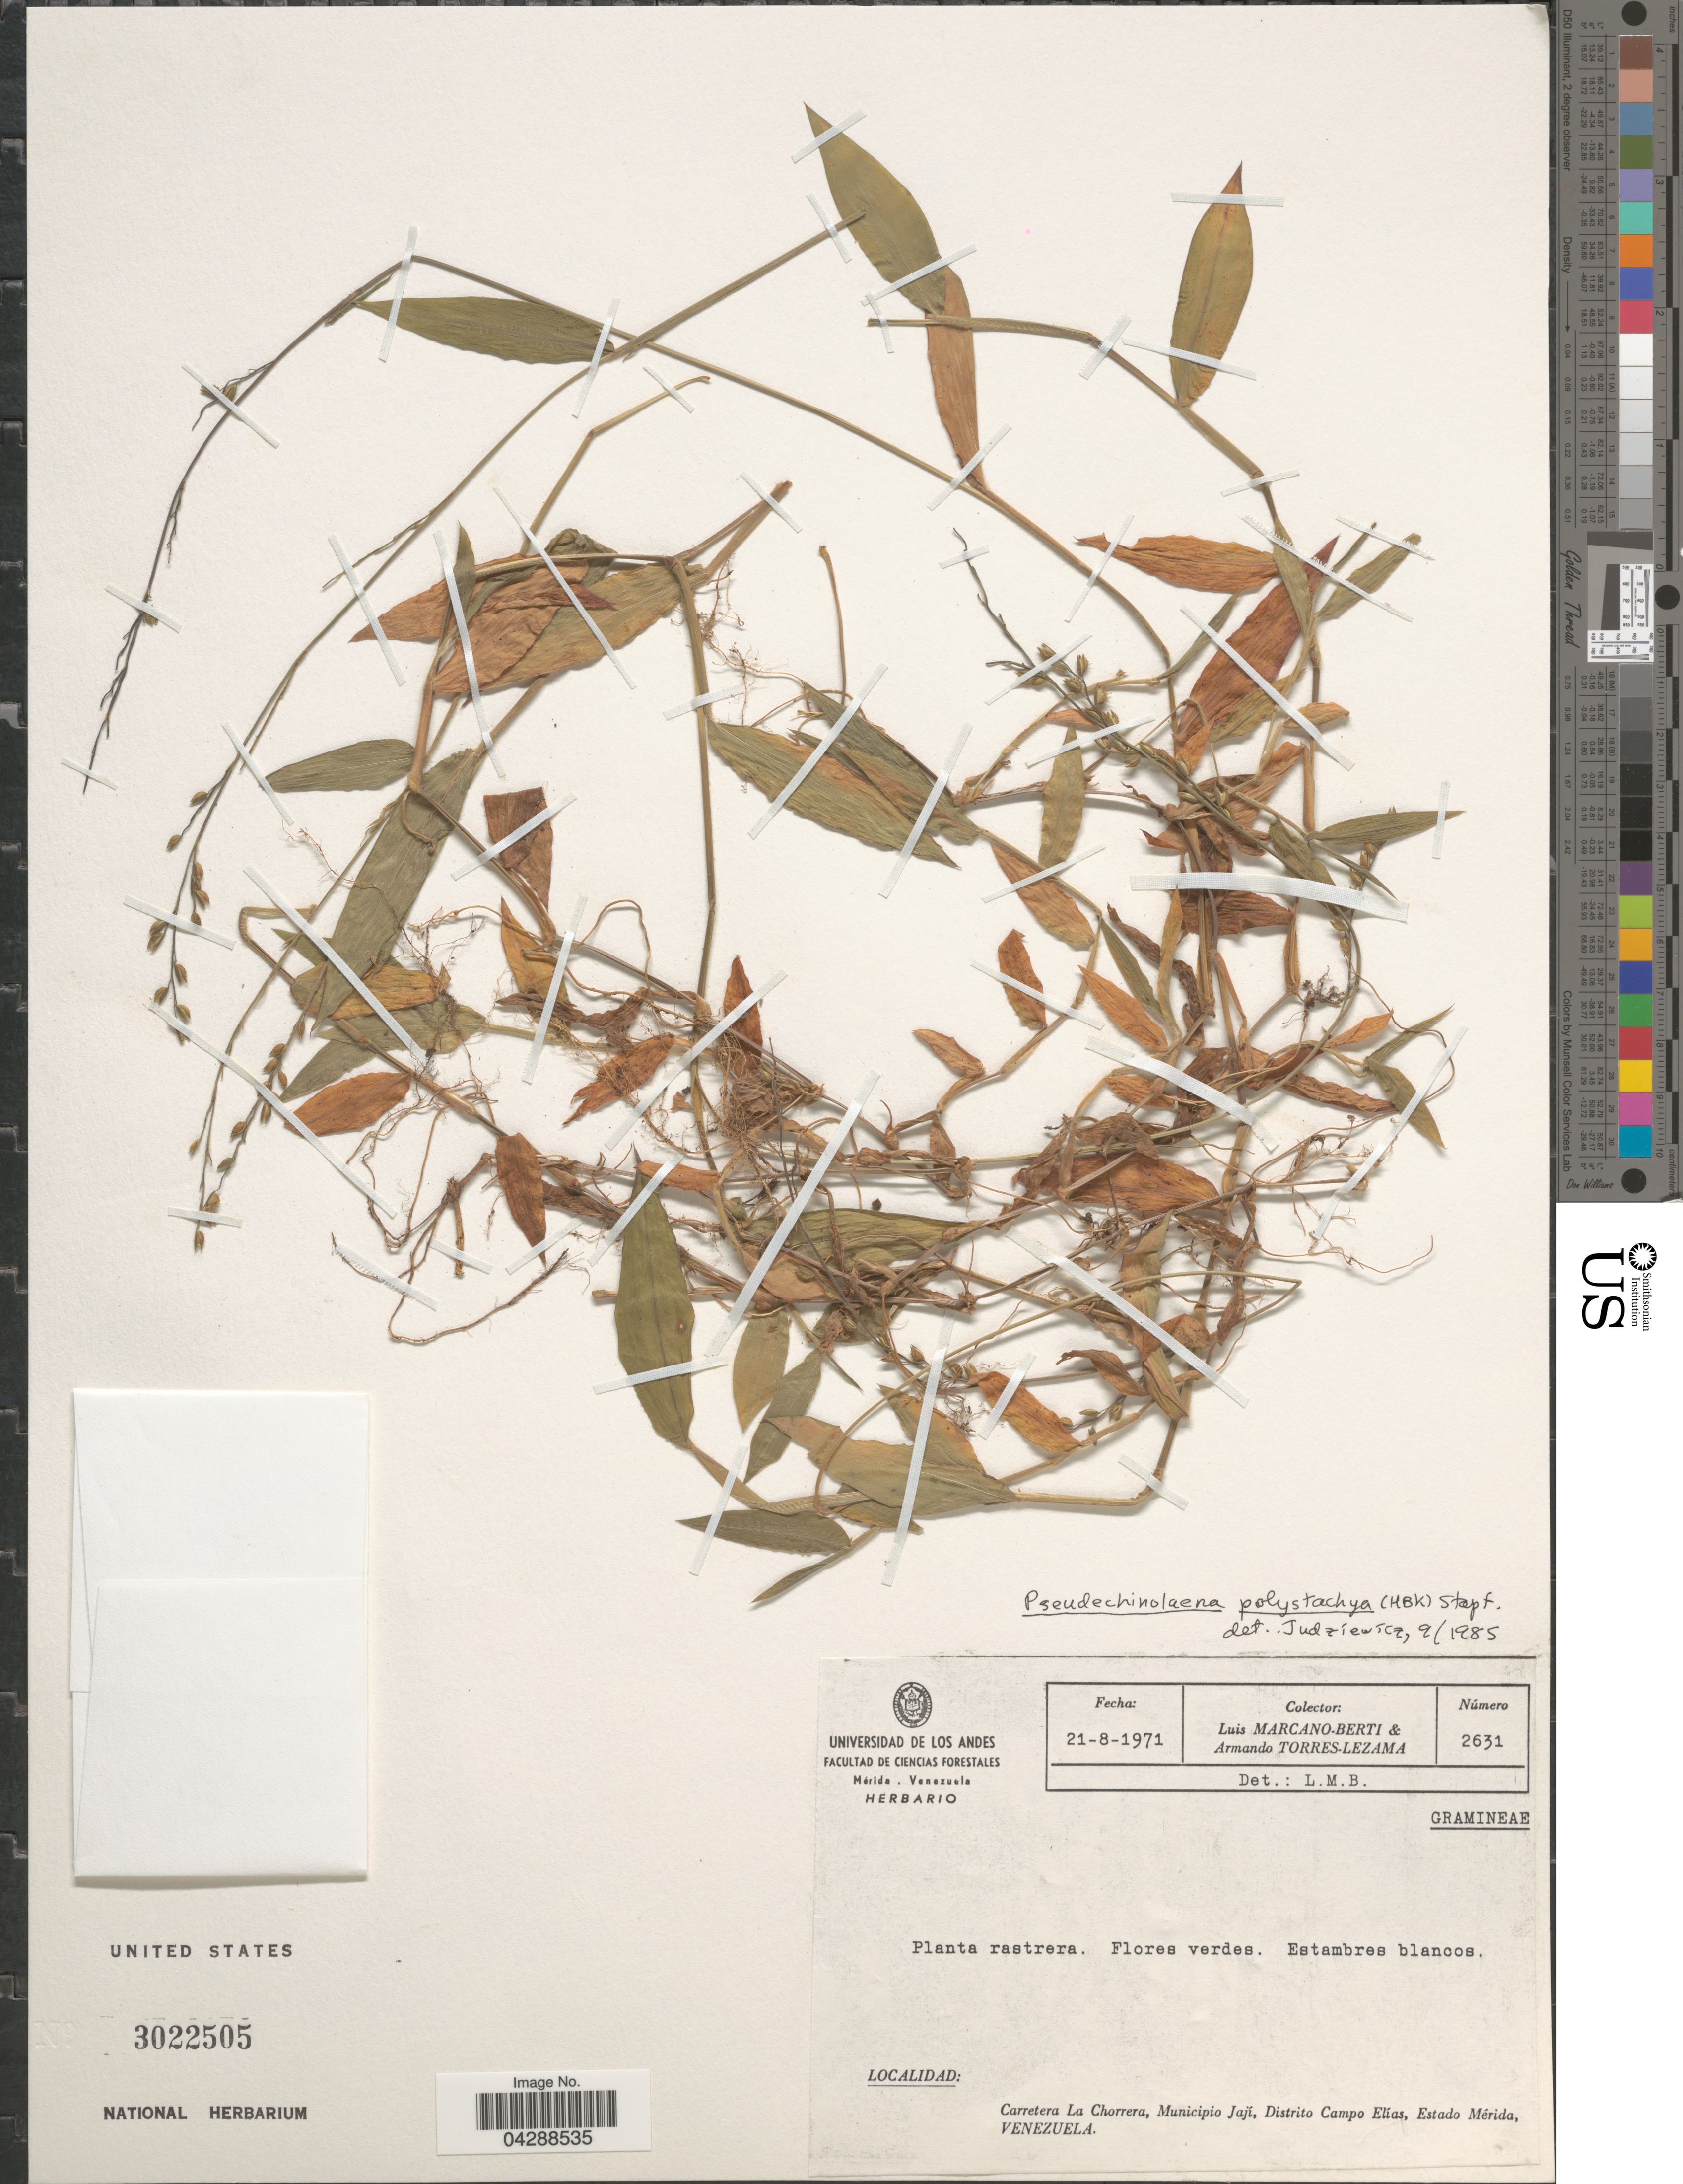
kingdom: Plantae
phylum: Tracheophyta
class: Liliopsida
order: Poales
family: Poaceae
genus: Pseudechinolaena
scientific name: Pseudechinolaena polystachya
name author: (Kunth) Stapf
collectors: L. Marcano-Berti & A. Torres-Lazama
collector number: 2631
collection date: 1971-08-21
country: Venezuela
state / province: Merida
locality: Carretera La Chorrera, Municipio Jají, Distrito Campo Elías.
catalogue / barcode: US 3022505